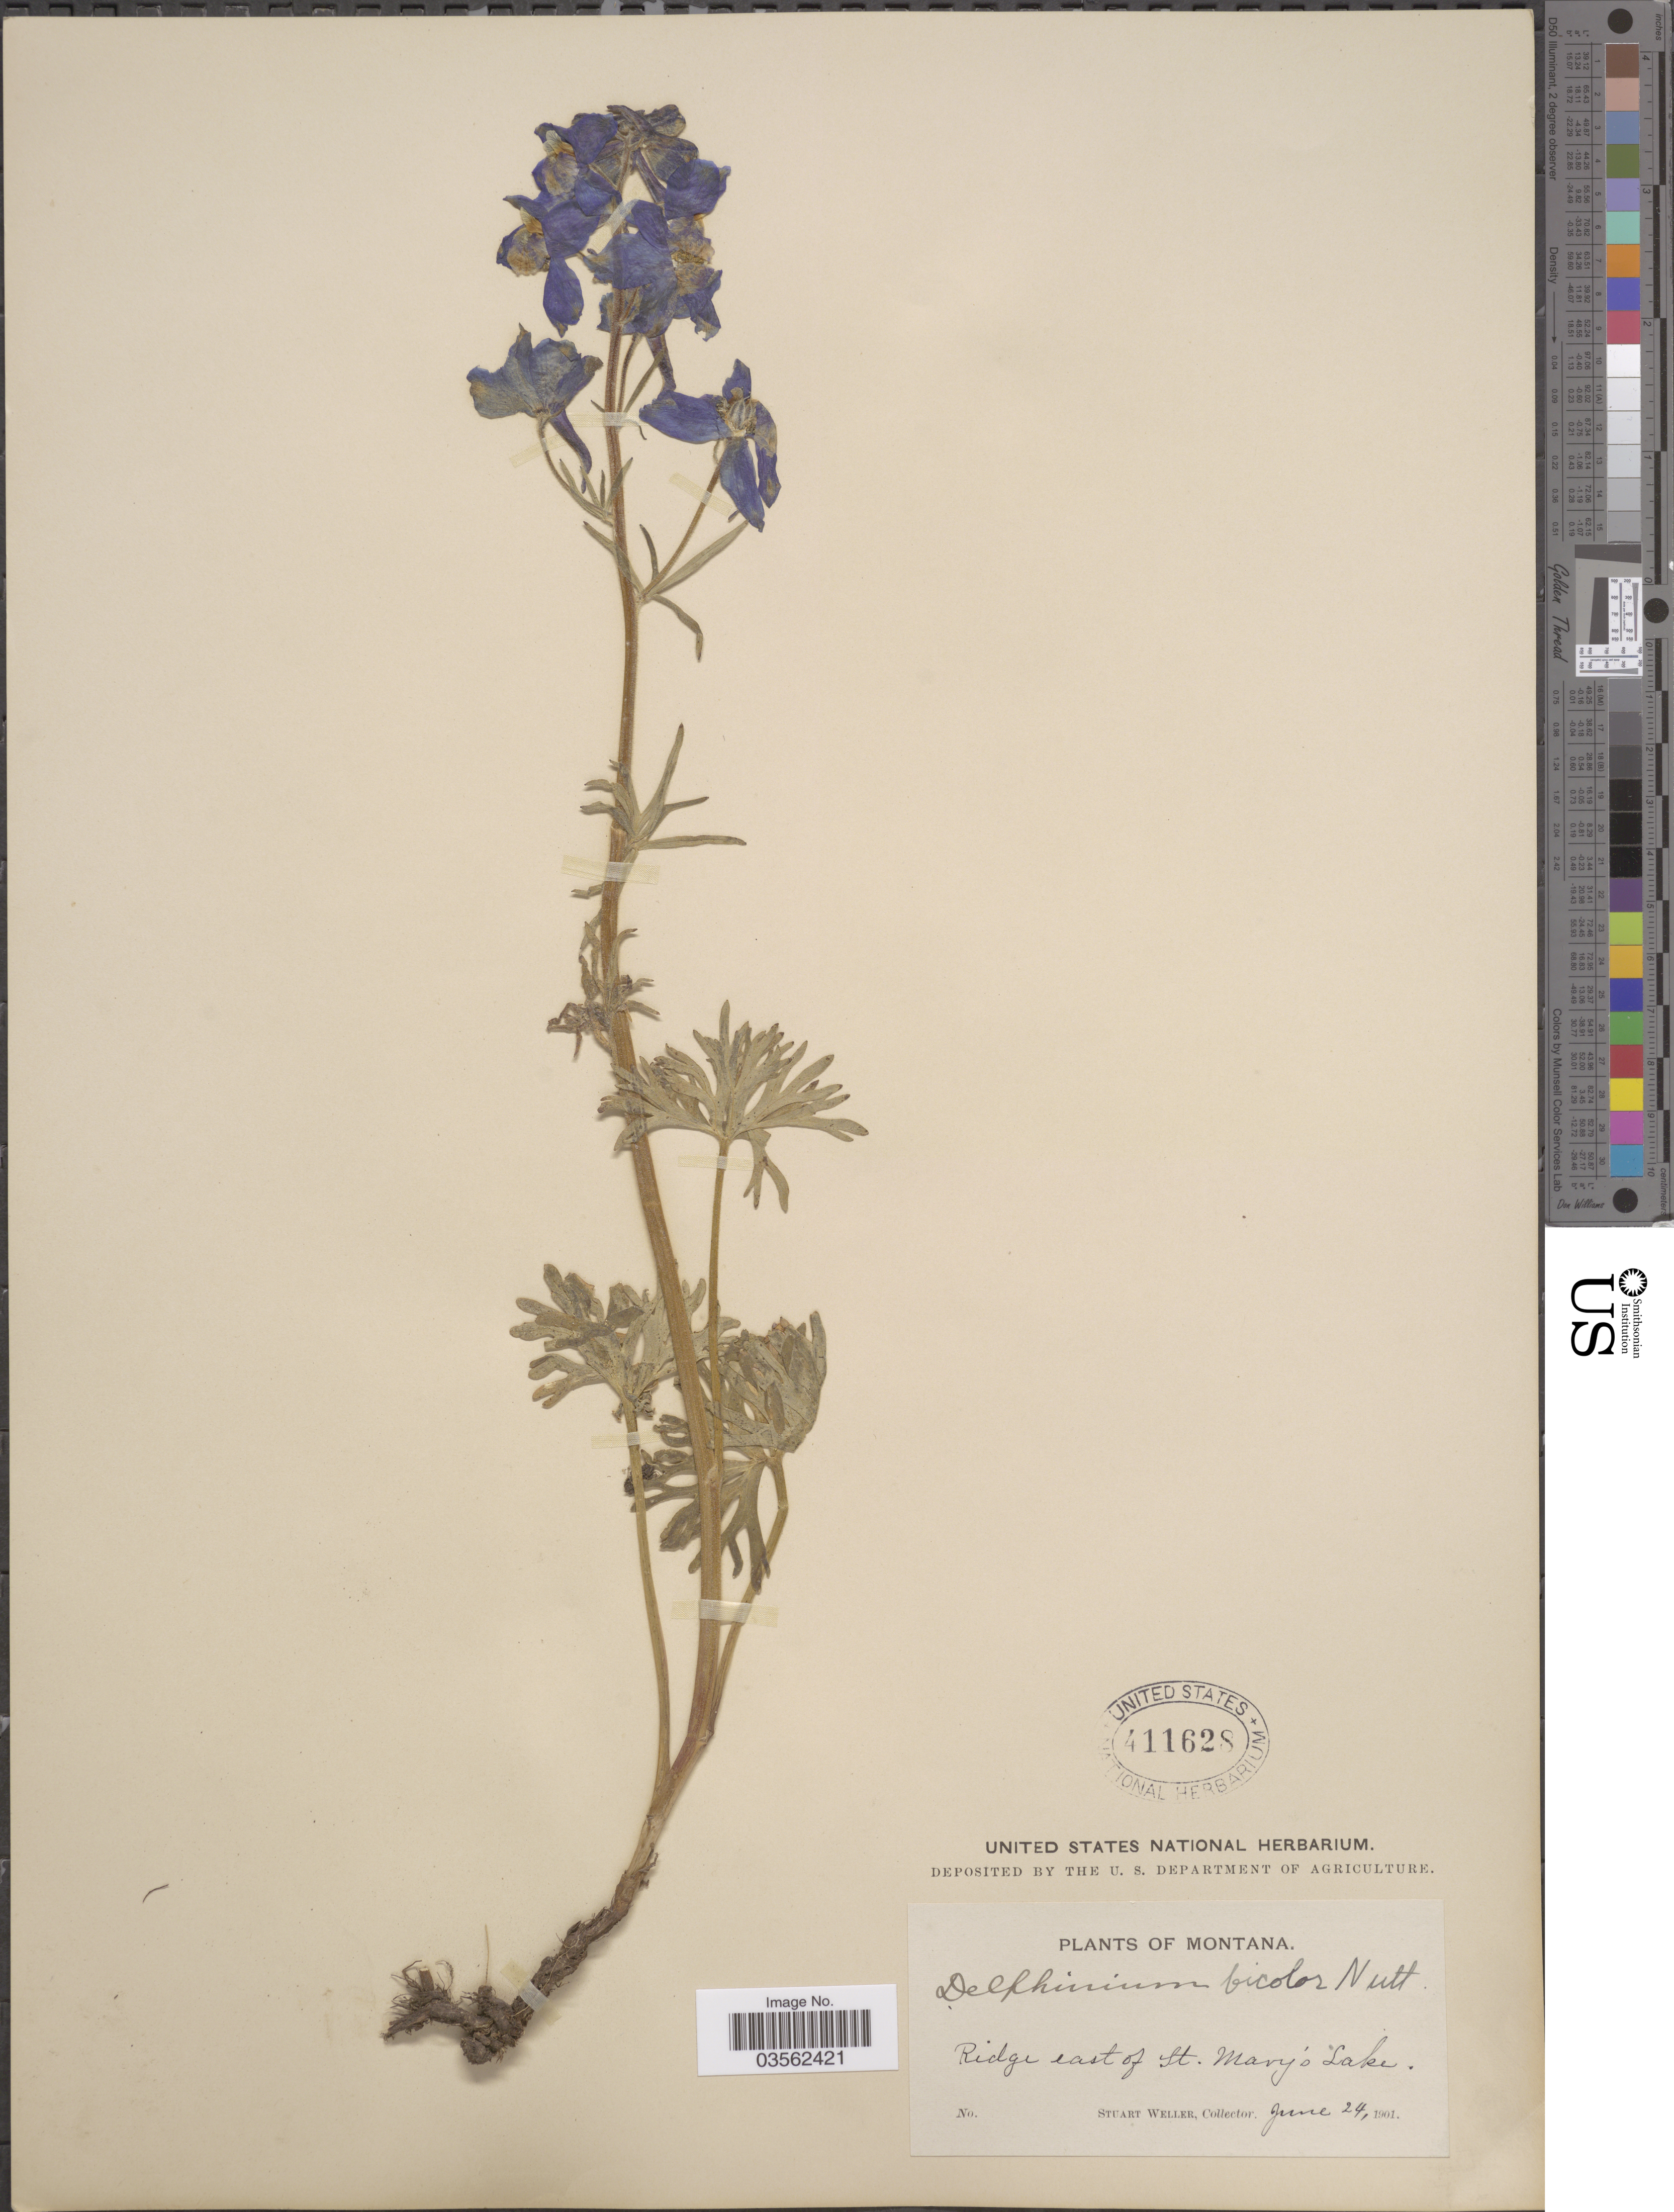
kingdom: Plantae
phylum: Tracheophyta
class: Magnoliopsida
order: Ranunculales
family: Ranunculaceae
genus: Delphinium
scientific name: Delphinium bicolor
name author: Nutt.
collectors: S. Weller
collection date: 1901-06-24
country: United States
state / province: Montana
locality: Ridge east of St. Mary's Lake.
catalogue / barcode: US 411628